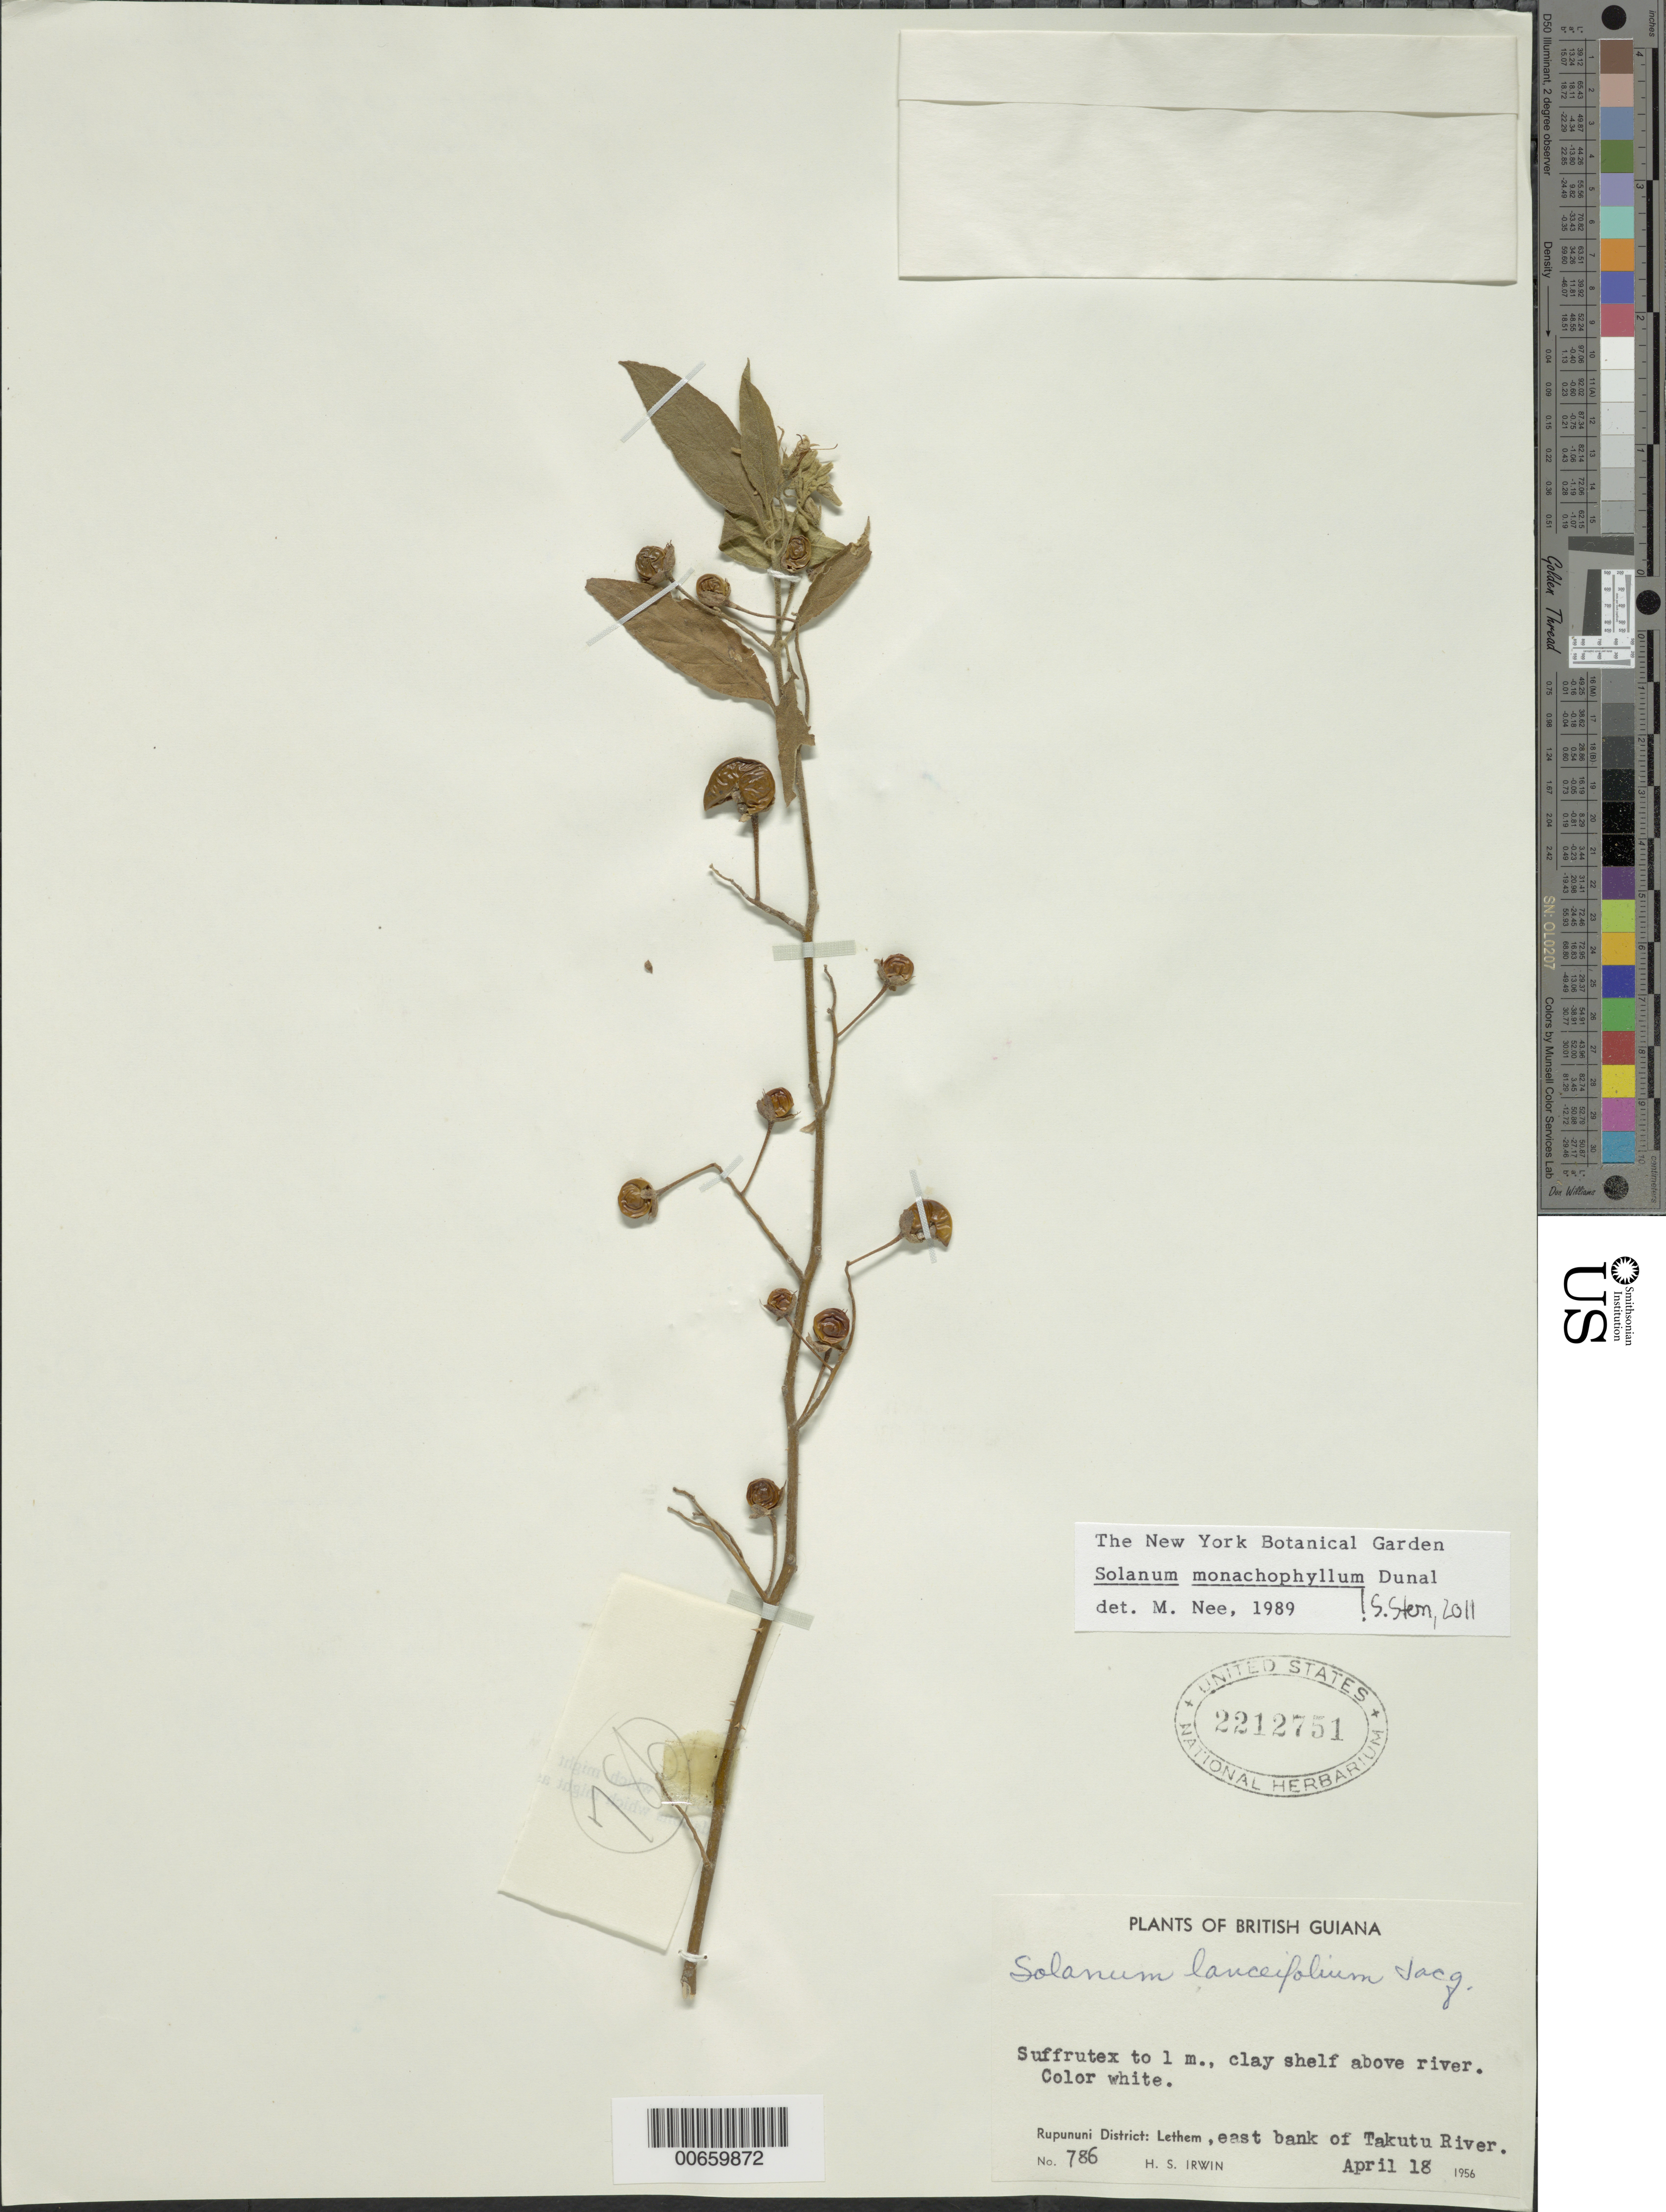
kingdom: Plantae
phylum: Tracheophyta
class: Magnoliopsida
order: Solanales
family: Solanaceae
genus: Solanum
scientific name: Solanum monachophyllum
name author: Dunal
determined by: Nee, Michael H.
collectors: H. Irwin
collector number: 786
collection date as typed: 4 Apr 1956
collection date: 1956-04-04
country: Guyana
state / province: U. Takutu-U. Essequibo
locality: Rupununi Dist., Lethem, E bank of Takutu River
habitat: Clay shelf above river.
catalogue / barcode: US 2212751